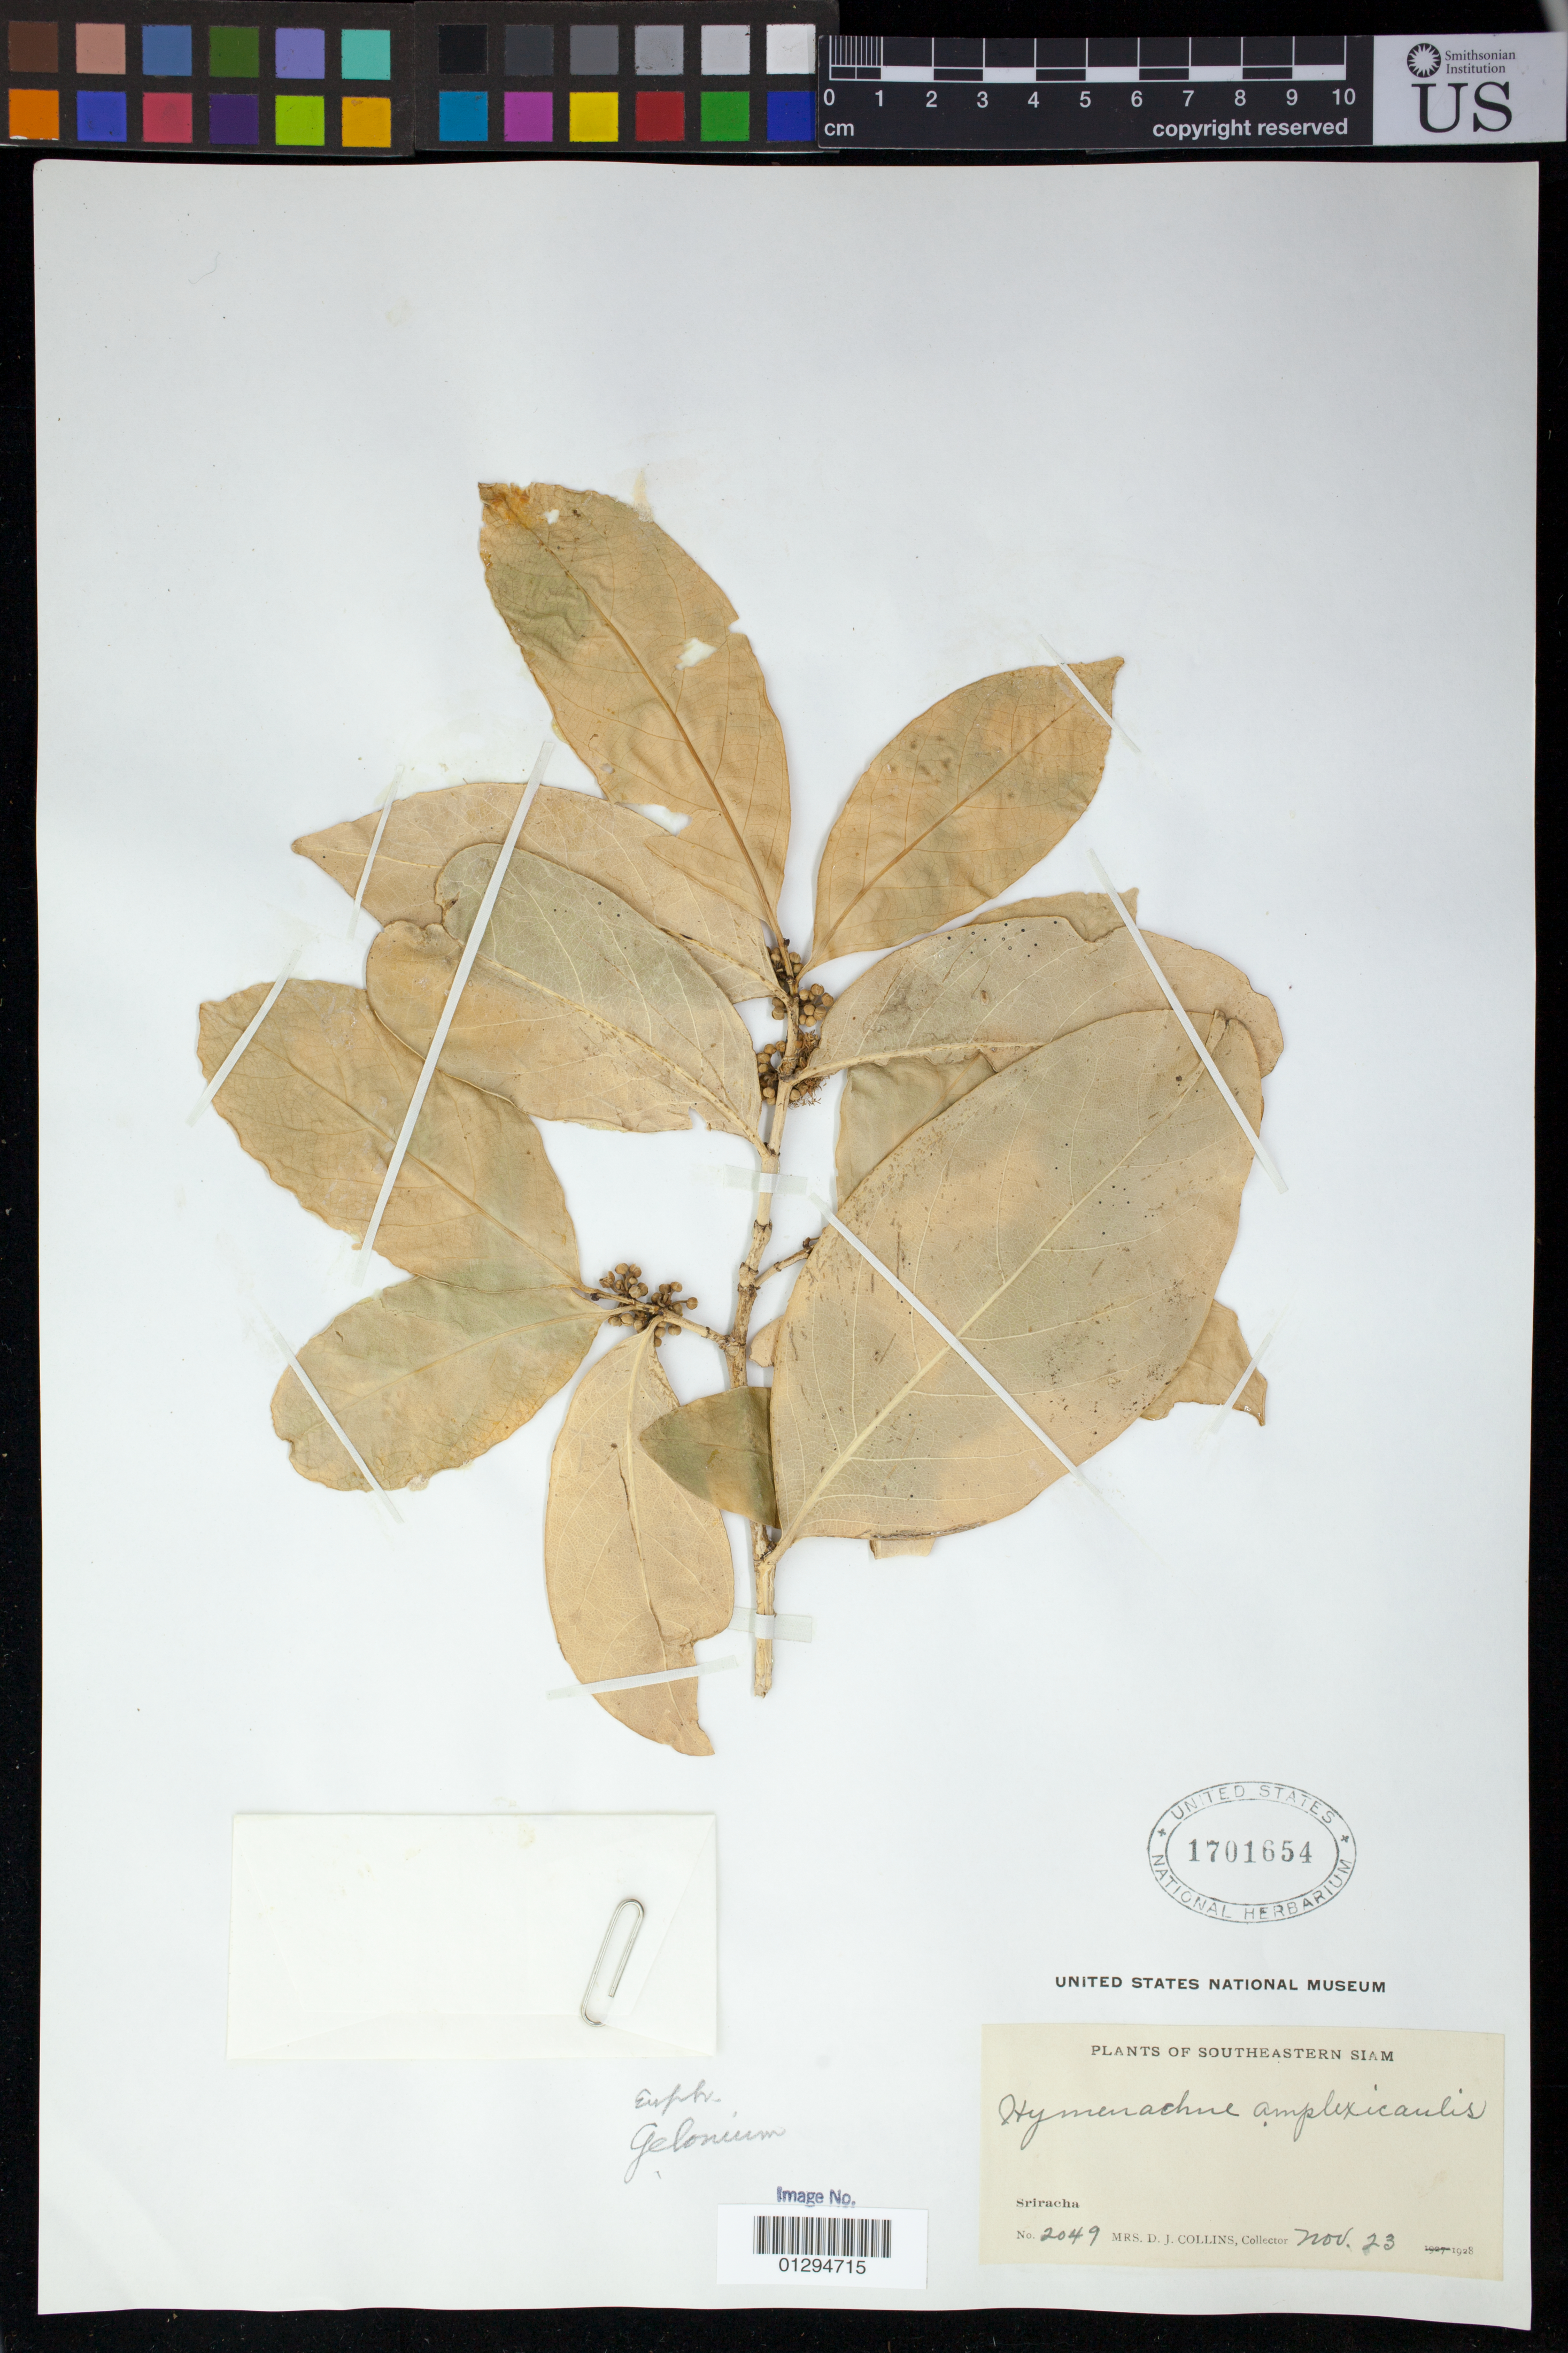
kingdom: Plantae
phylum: Tracheophyta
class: Magnoliopsida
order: Malpighiales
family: Euphorbiaceae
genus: Gelonium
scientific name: Gelonium sp.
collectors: D. Collins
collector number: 2049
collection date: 1928-11-23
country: Thailand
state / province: Chon Buri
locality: Sriracha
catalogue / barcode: US 1701654